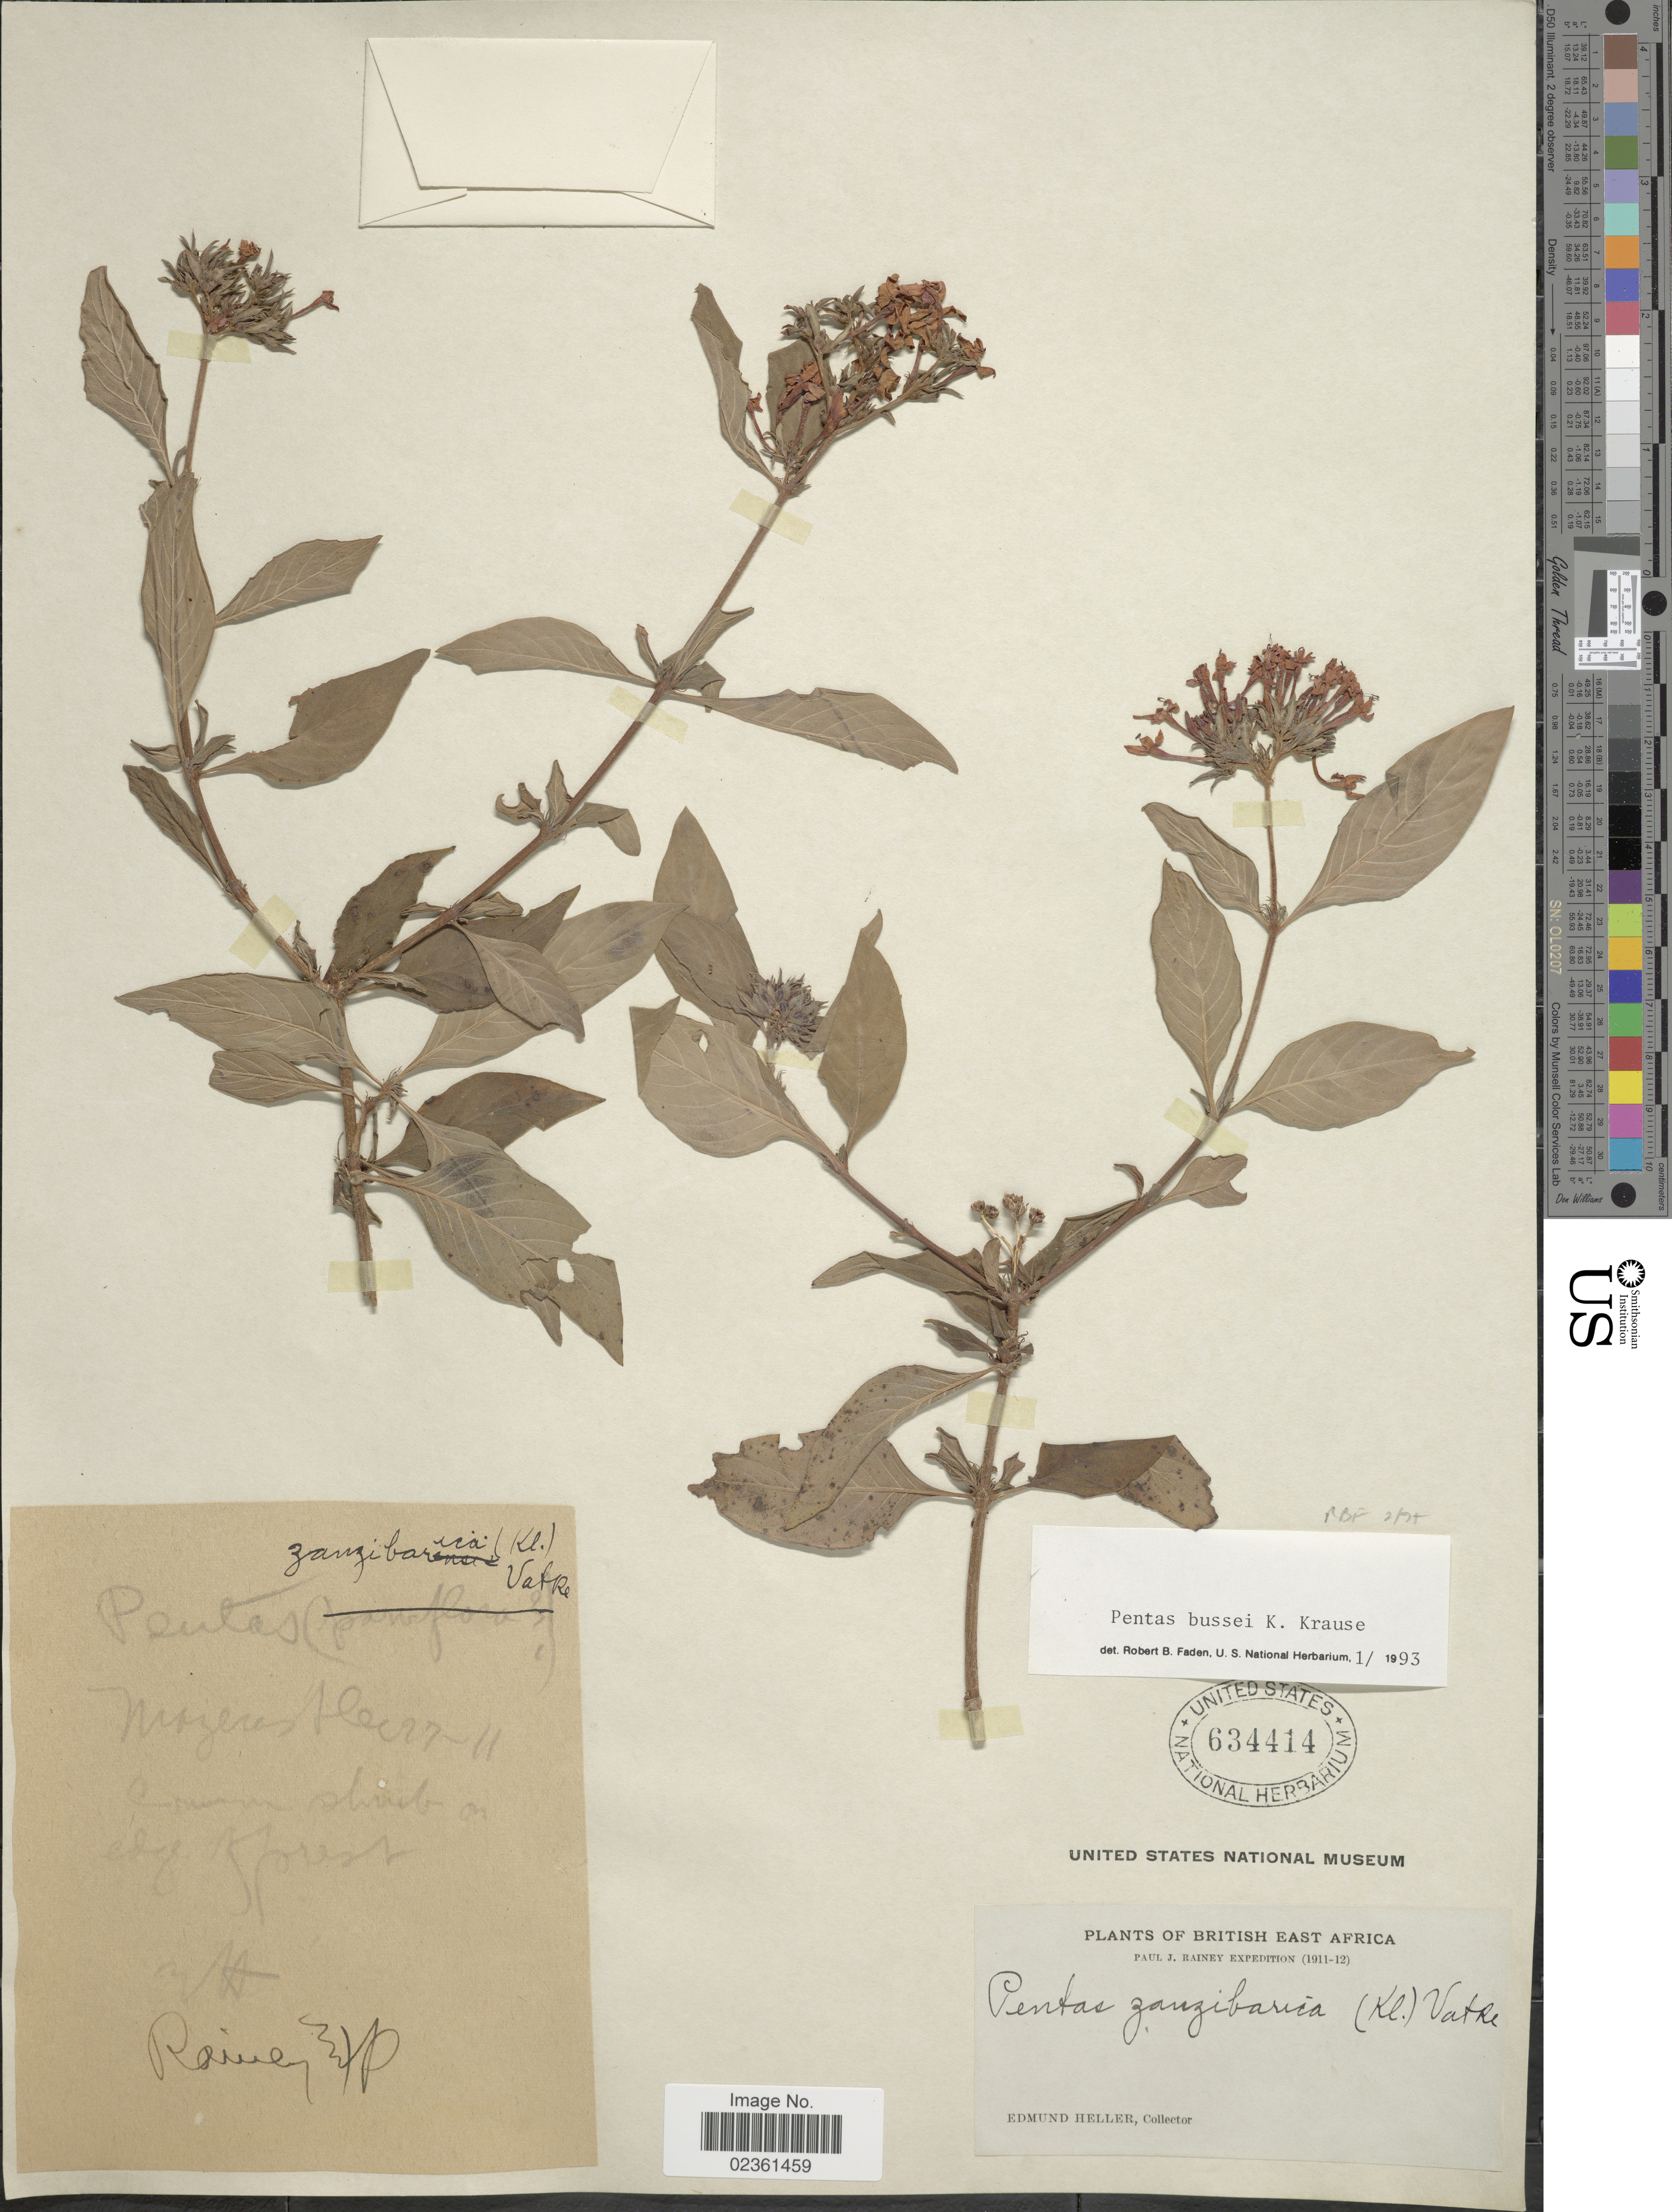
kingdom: Plantae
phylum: Tracheophyta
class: Magnoliopsida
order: Gentianales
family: Rubiaceae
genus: Pentas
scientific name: Pentas bussei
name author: K. Krause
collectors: E. Heller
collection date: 1911-12-27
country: Kenya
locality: British East Africa, Majera [interpreted]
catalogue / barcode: US 634414